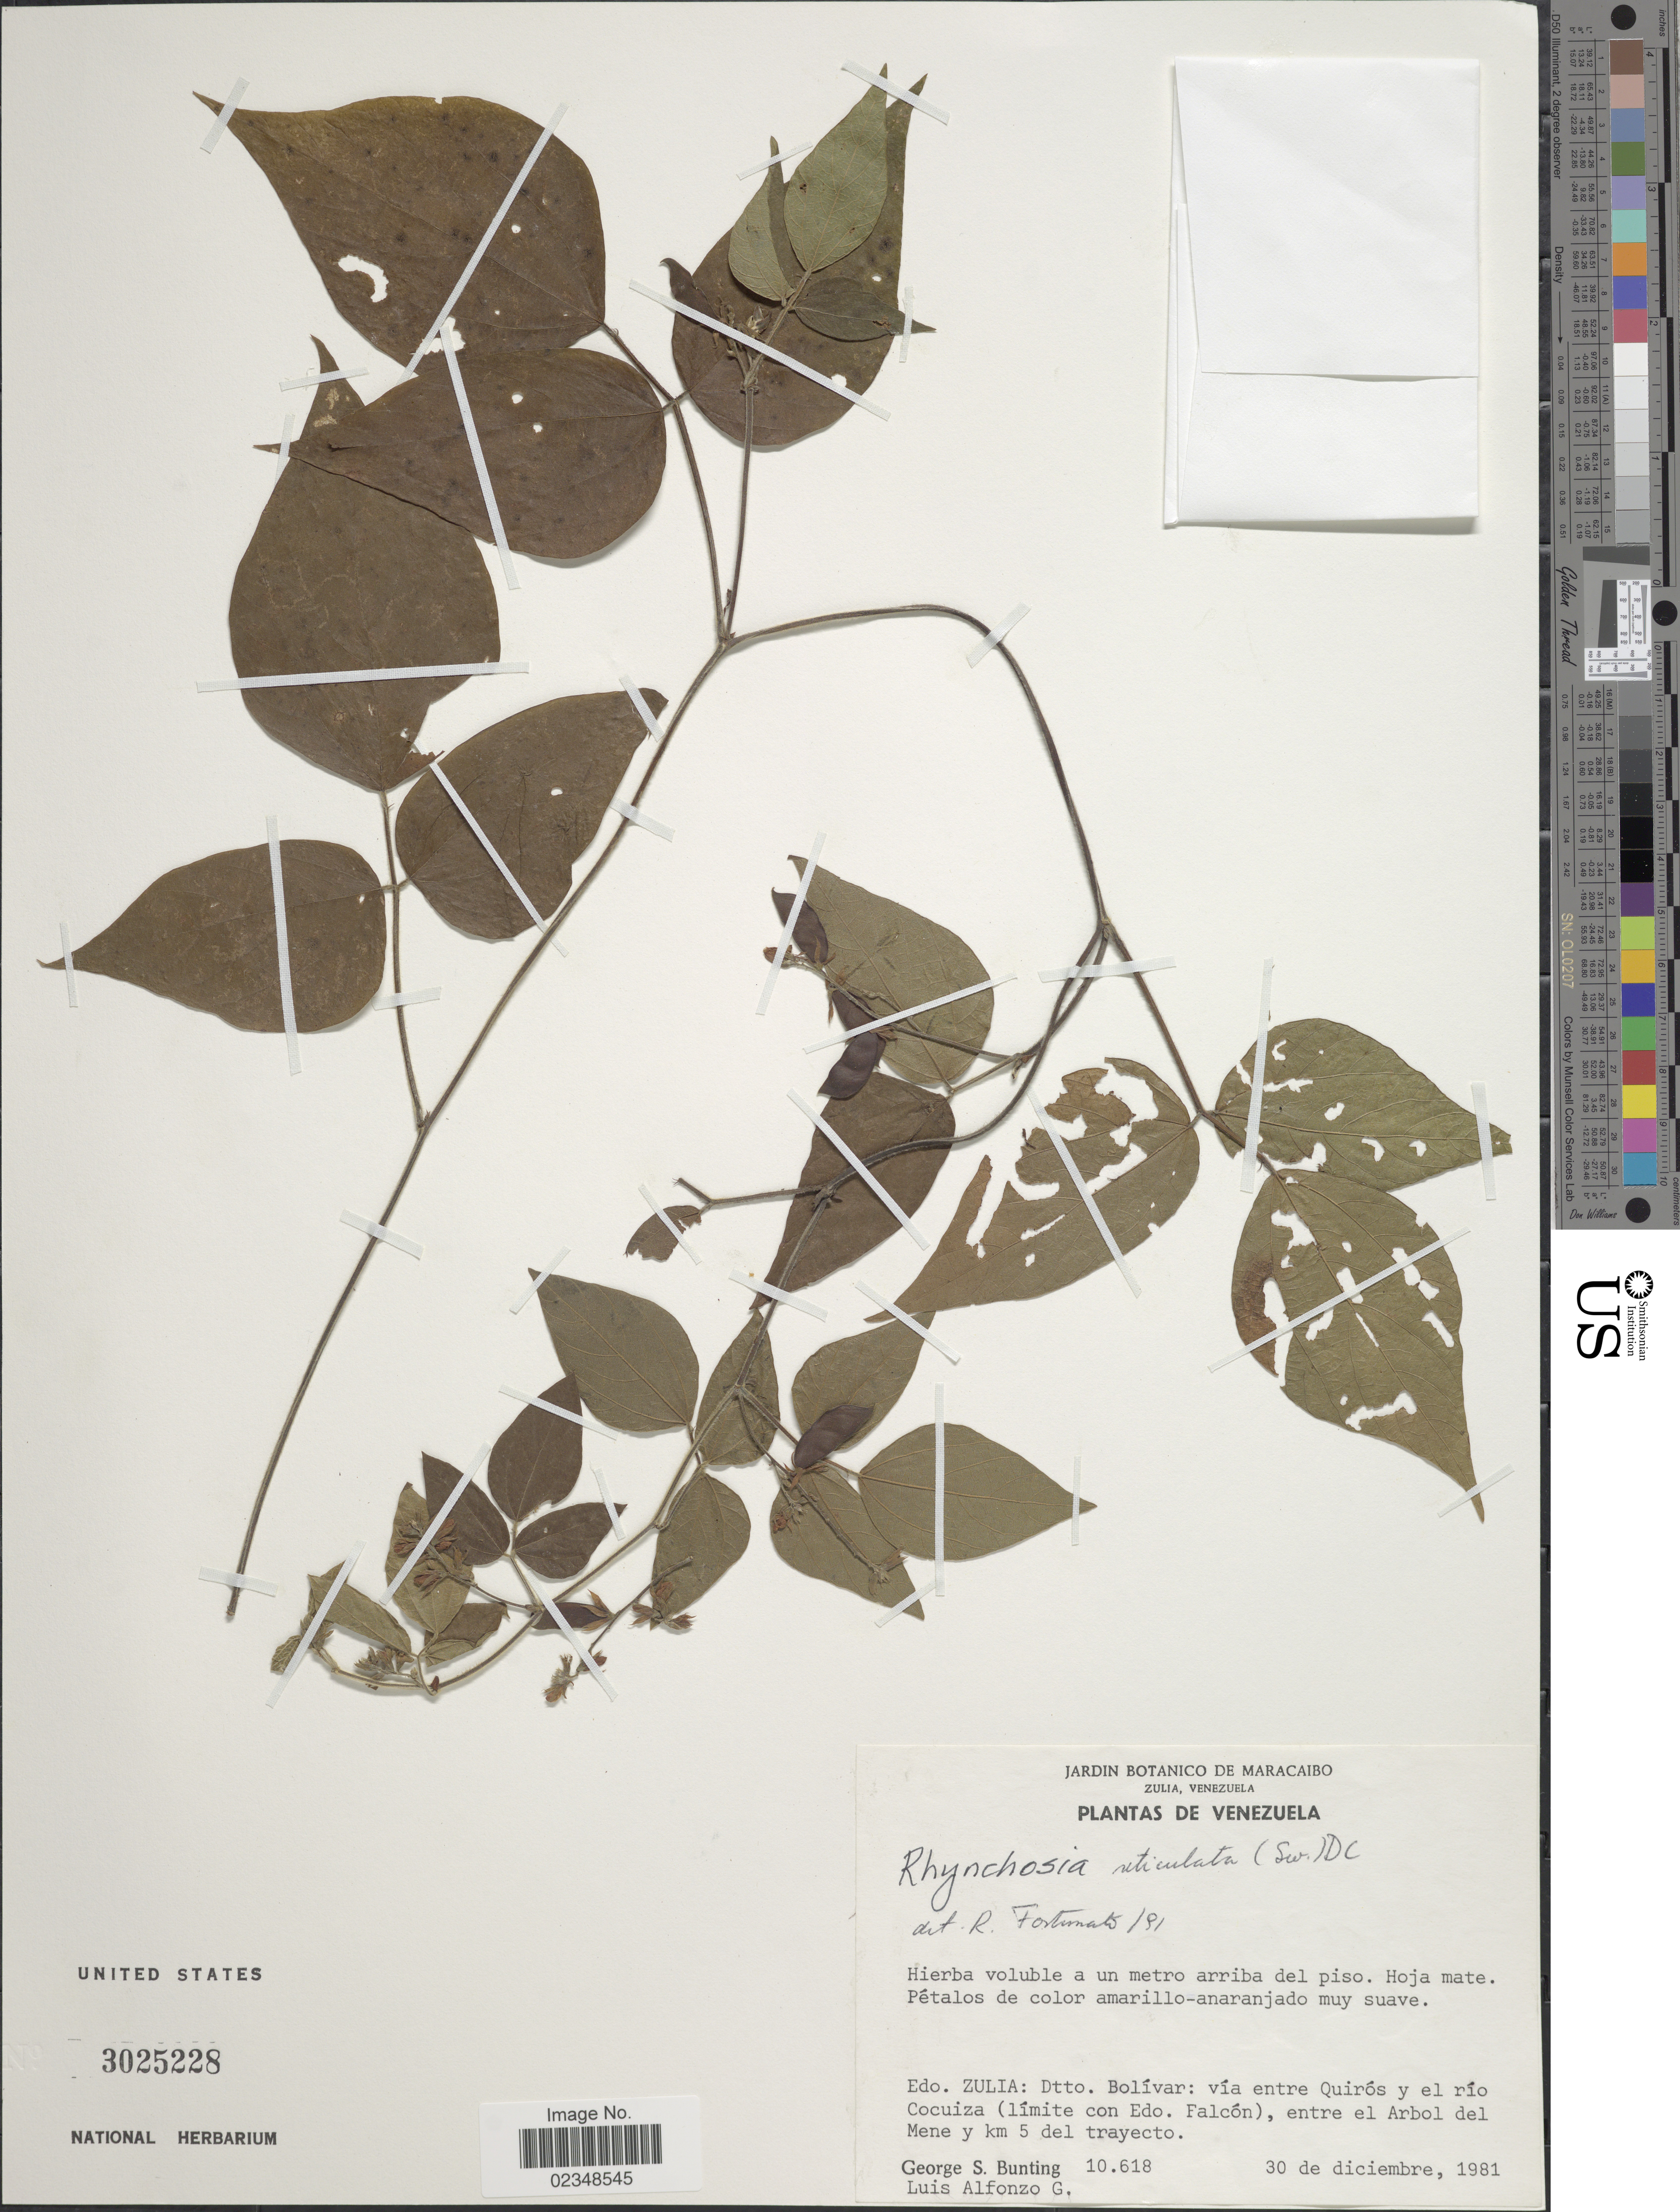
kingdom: Plantae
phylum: Tracheophyta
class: Magnoliopsida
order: Fabales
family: Fabaceae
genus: Rhynchosia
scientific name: Rhynchosia reticulata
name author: (Sw.) DC.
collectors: G. S. Bunting & L. Alfonzo G.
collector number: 10618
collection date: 1981-12-30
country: Venezuela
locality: Edo. Zulia, Dtto. Bolivar, via entre Quiros y el Rio Cocuiza (limite con Edo. Falcon), entre Arbol del Mene y km 5 del trayecto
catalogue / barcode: US 3025228